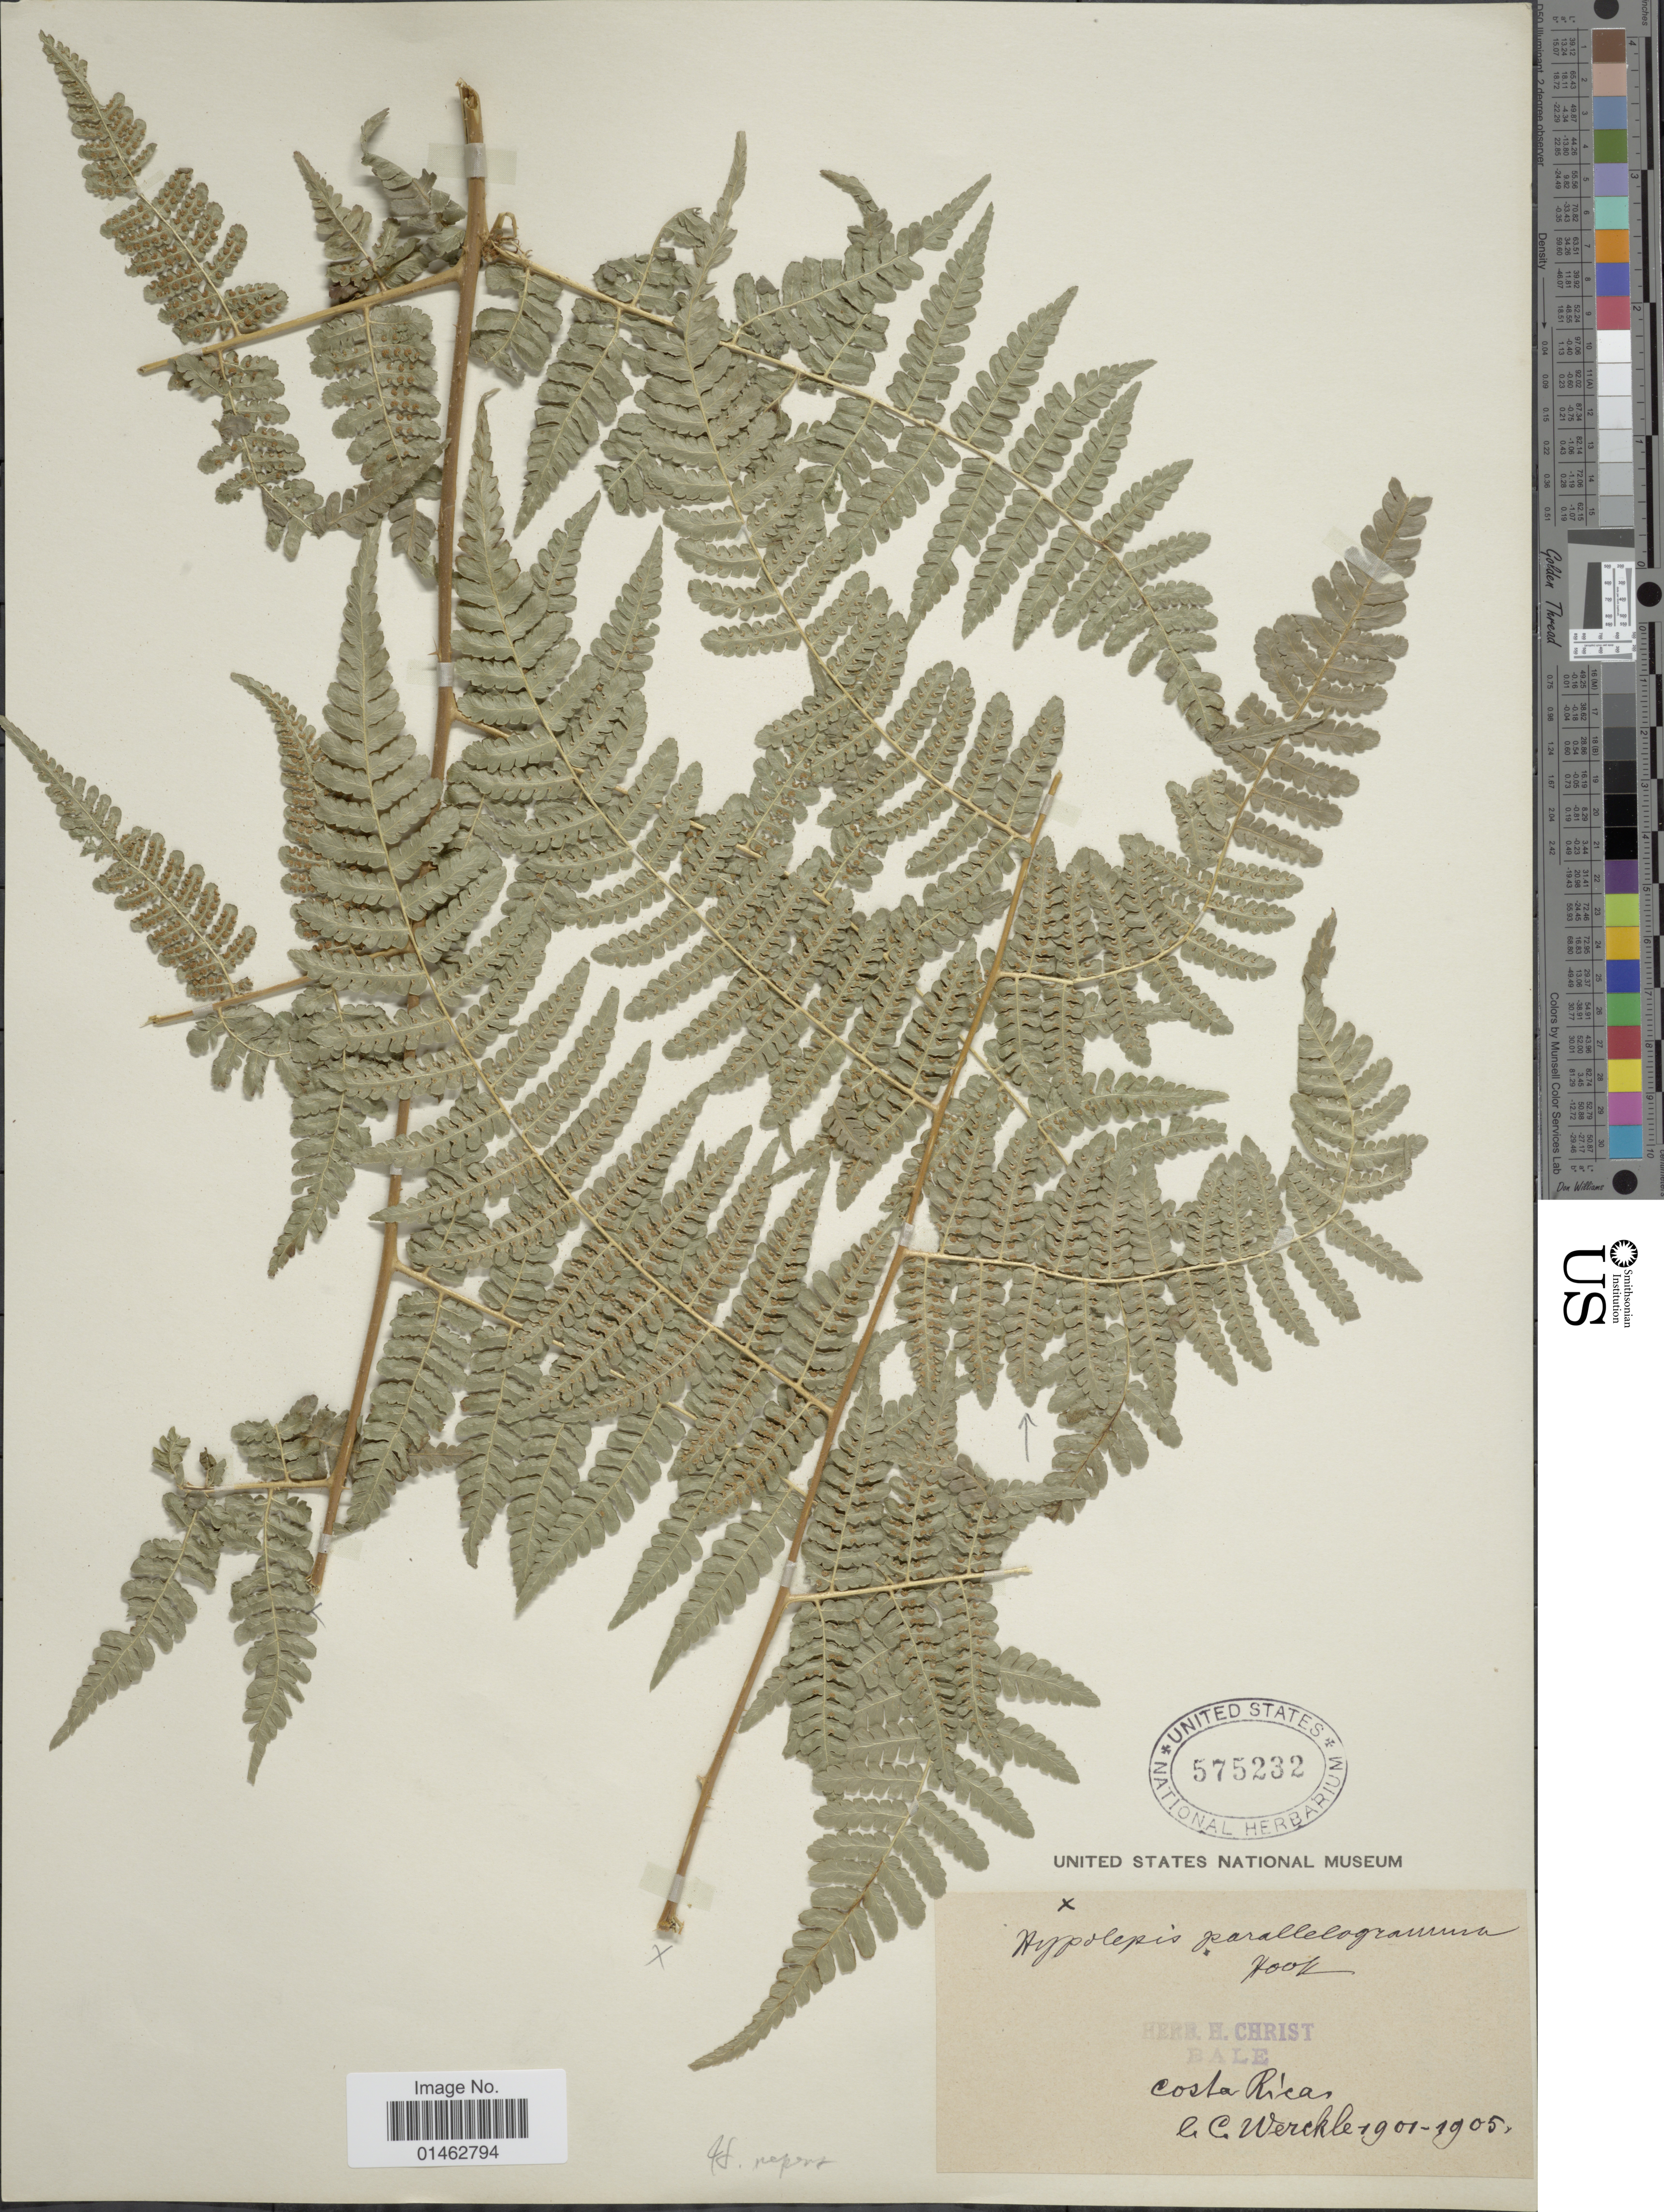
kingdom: Plantae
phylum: Tracheophyta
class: Polypodiopsida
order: Polypodiales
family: Dennstaedtiaceae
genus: Hypolepis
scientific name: Hypolepis repens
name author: (L.) C. Presl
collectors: C. C Wercklé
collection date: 1901/1905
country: Costa Rica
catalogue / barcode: US 575232